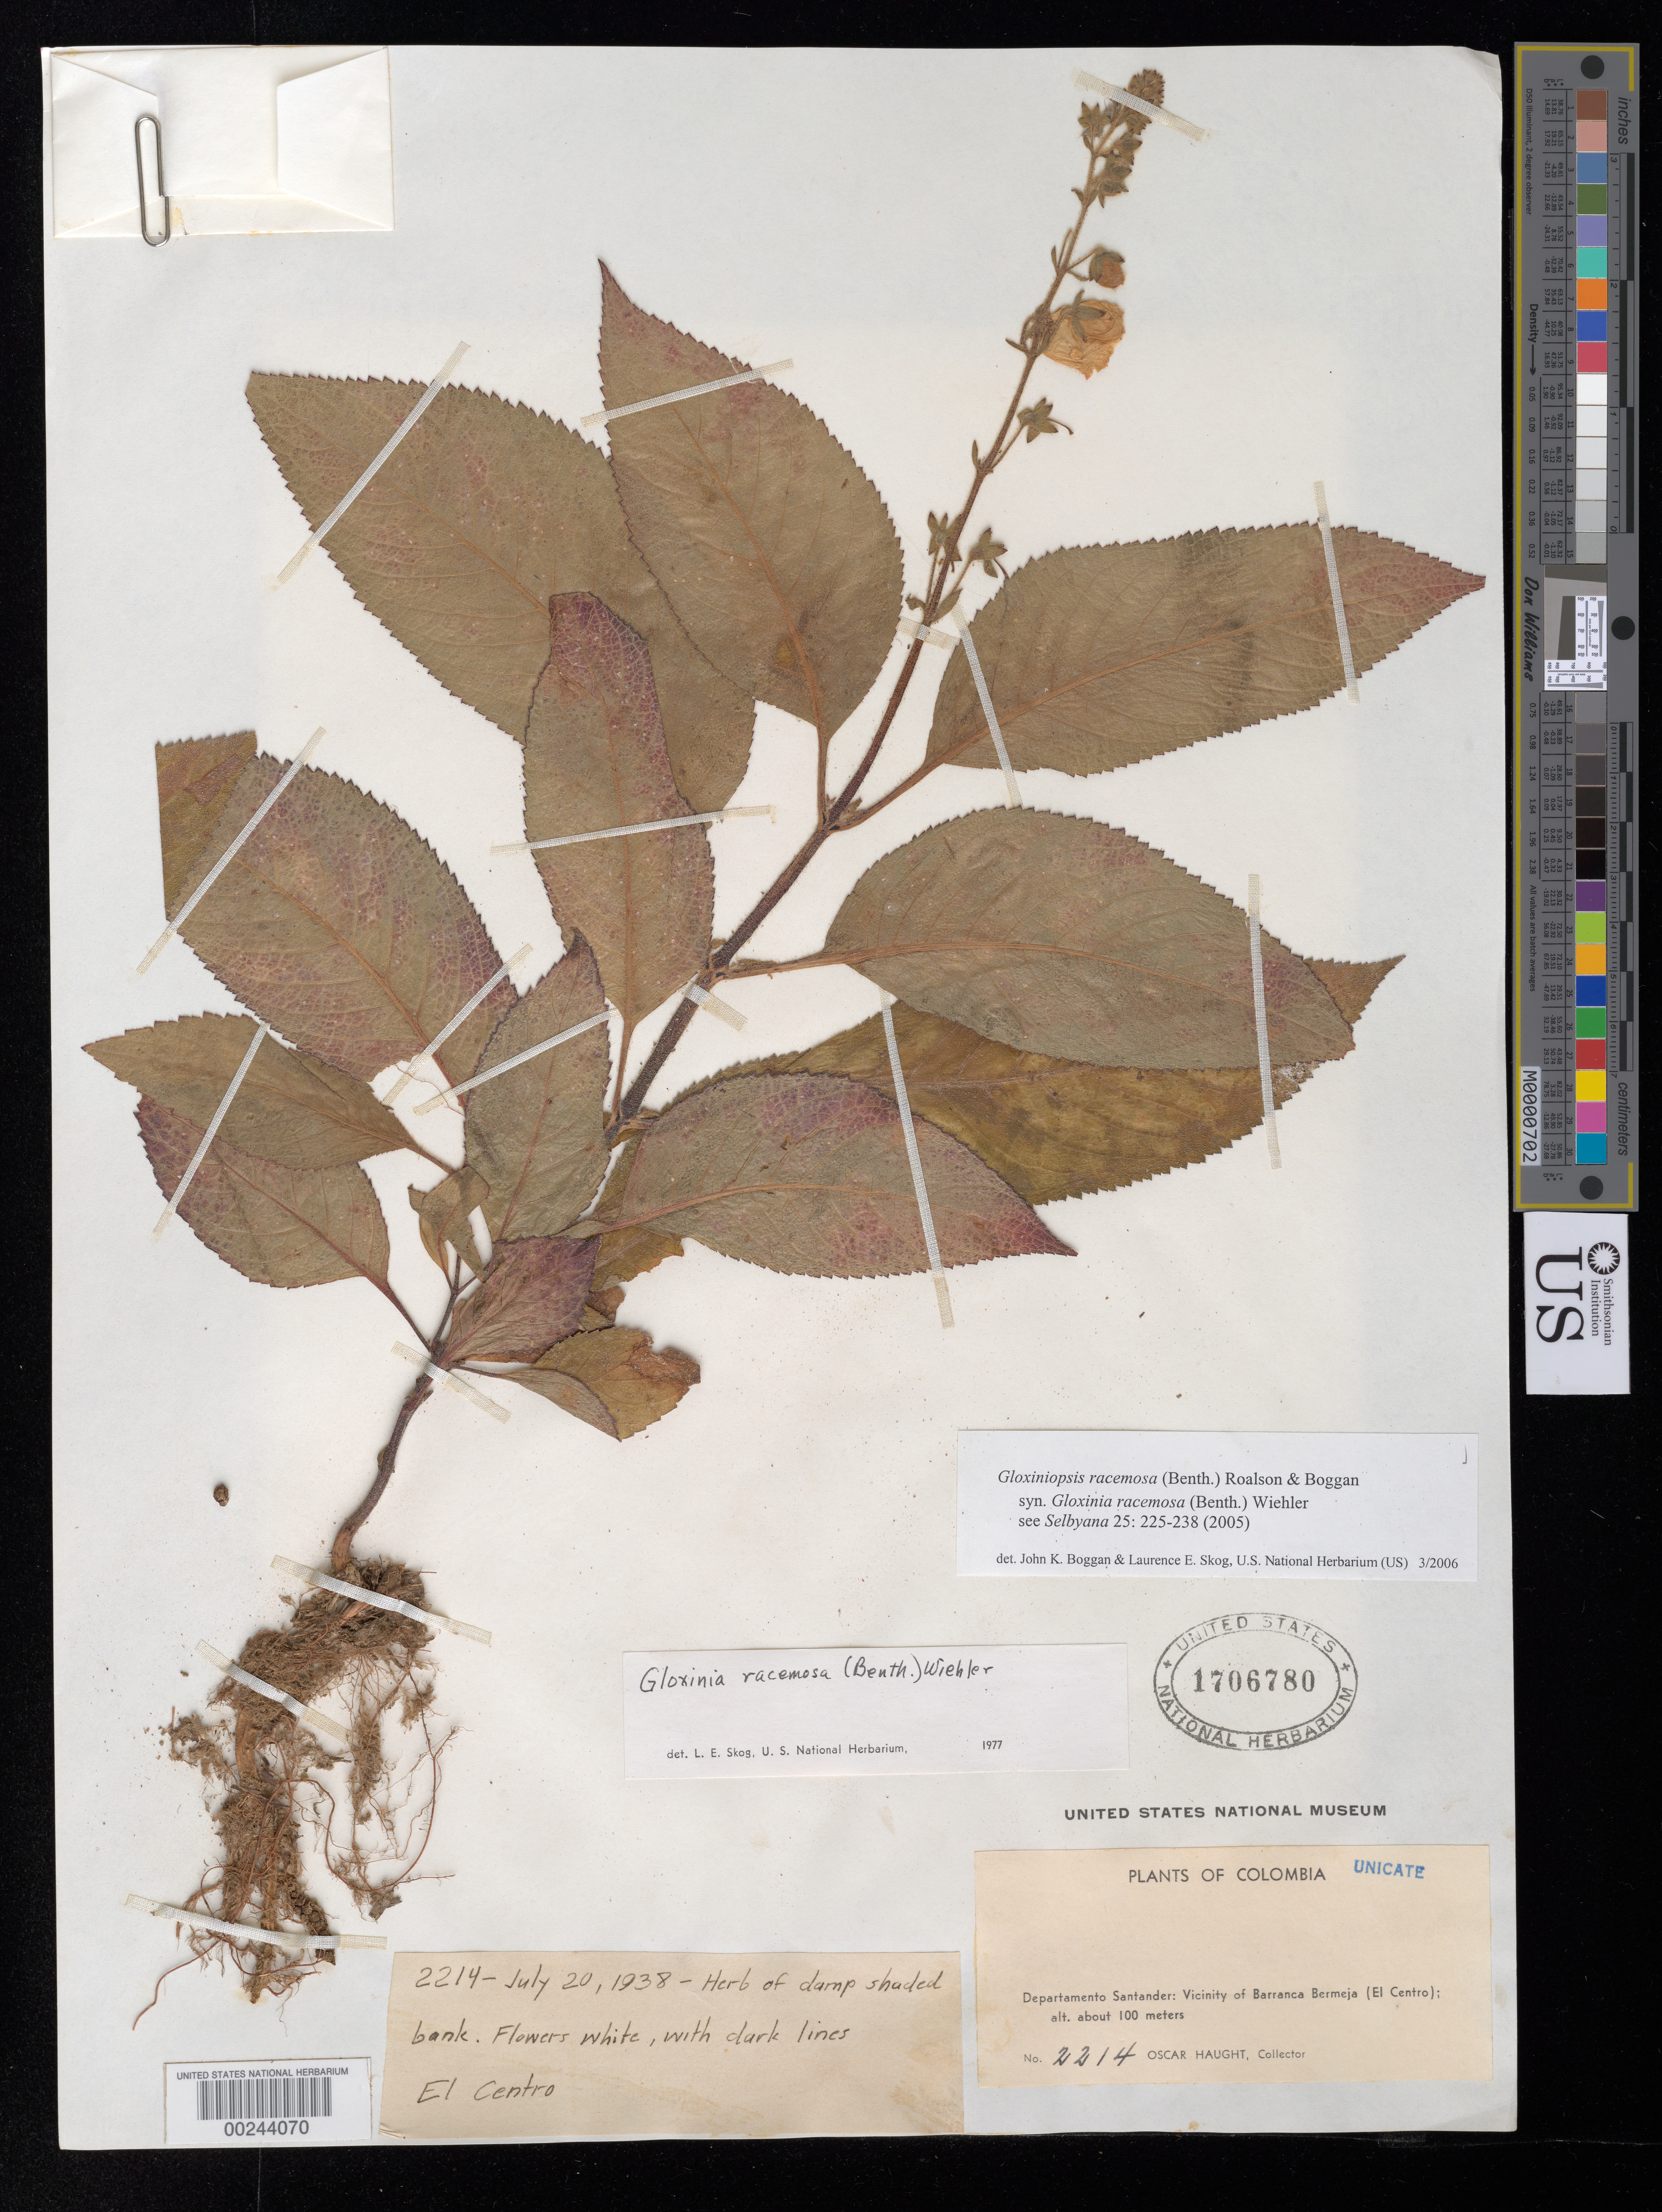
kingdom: Plantae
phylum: Tracheophyta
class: Magnoliopsida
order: Lamiales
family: Gesneriaceae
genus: Gloxiniopsis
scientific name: Gloxiniopsis racemosa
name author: (Benth.) Roalson & Boggan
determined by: Boggan, J. K.; Skog, L. E.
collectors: O. L. Haught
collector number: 2214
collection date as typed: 20 Jul 1938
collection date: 1938-07-20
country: Colombia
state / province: Santander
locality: Vicinity of Barranca Bermeja (El Centro)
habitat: damp shaded bank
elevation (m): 100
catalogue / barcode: US 1706780